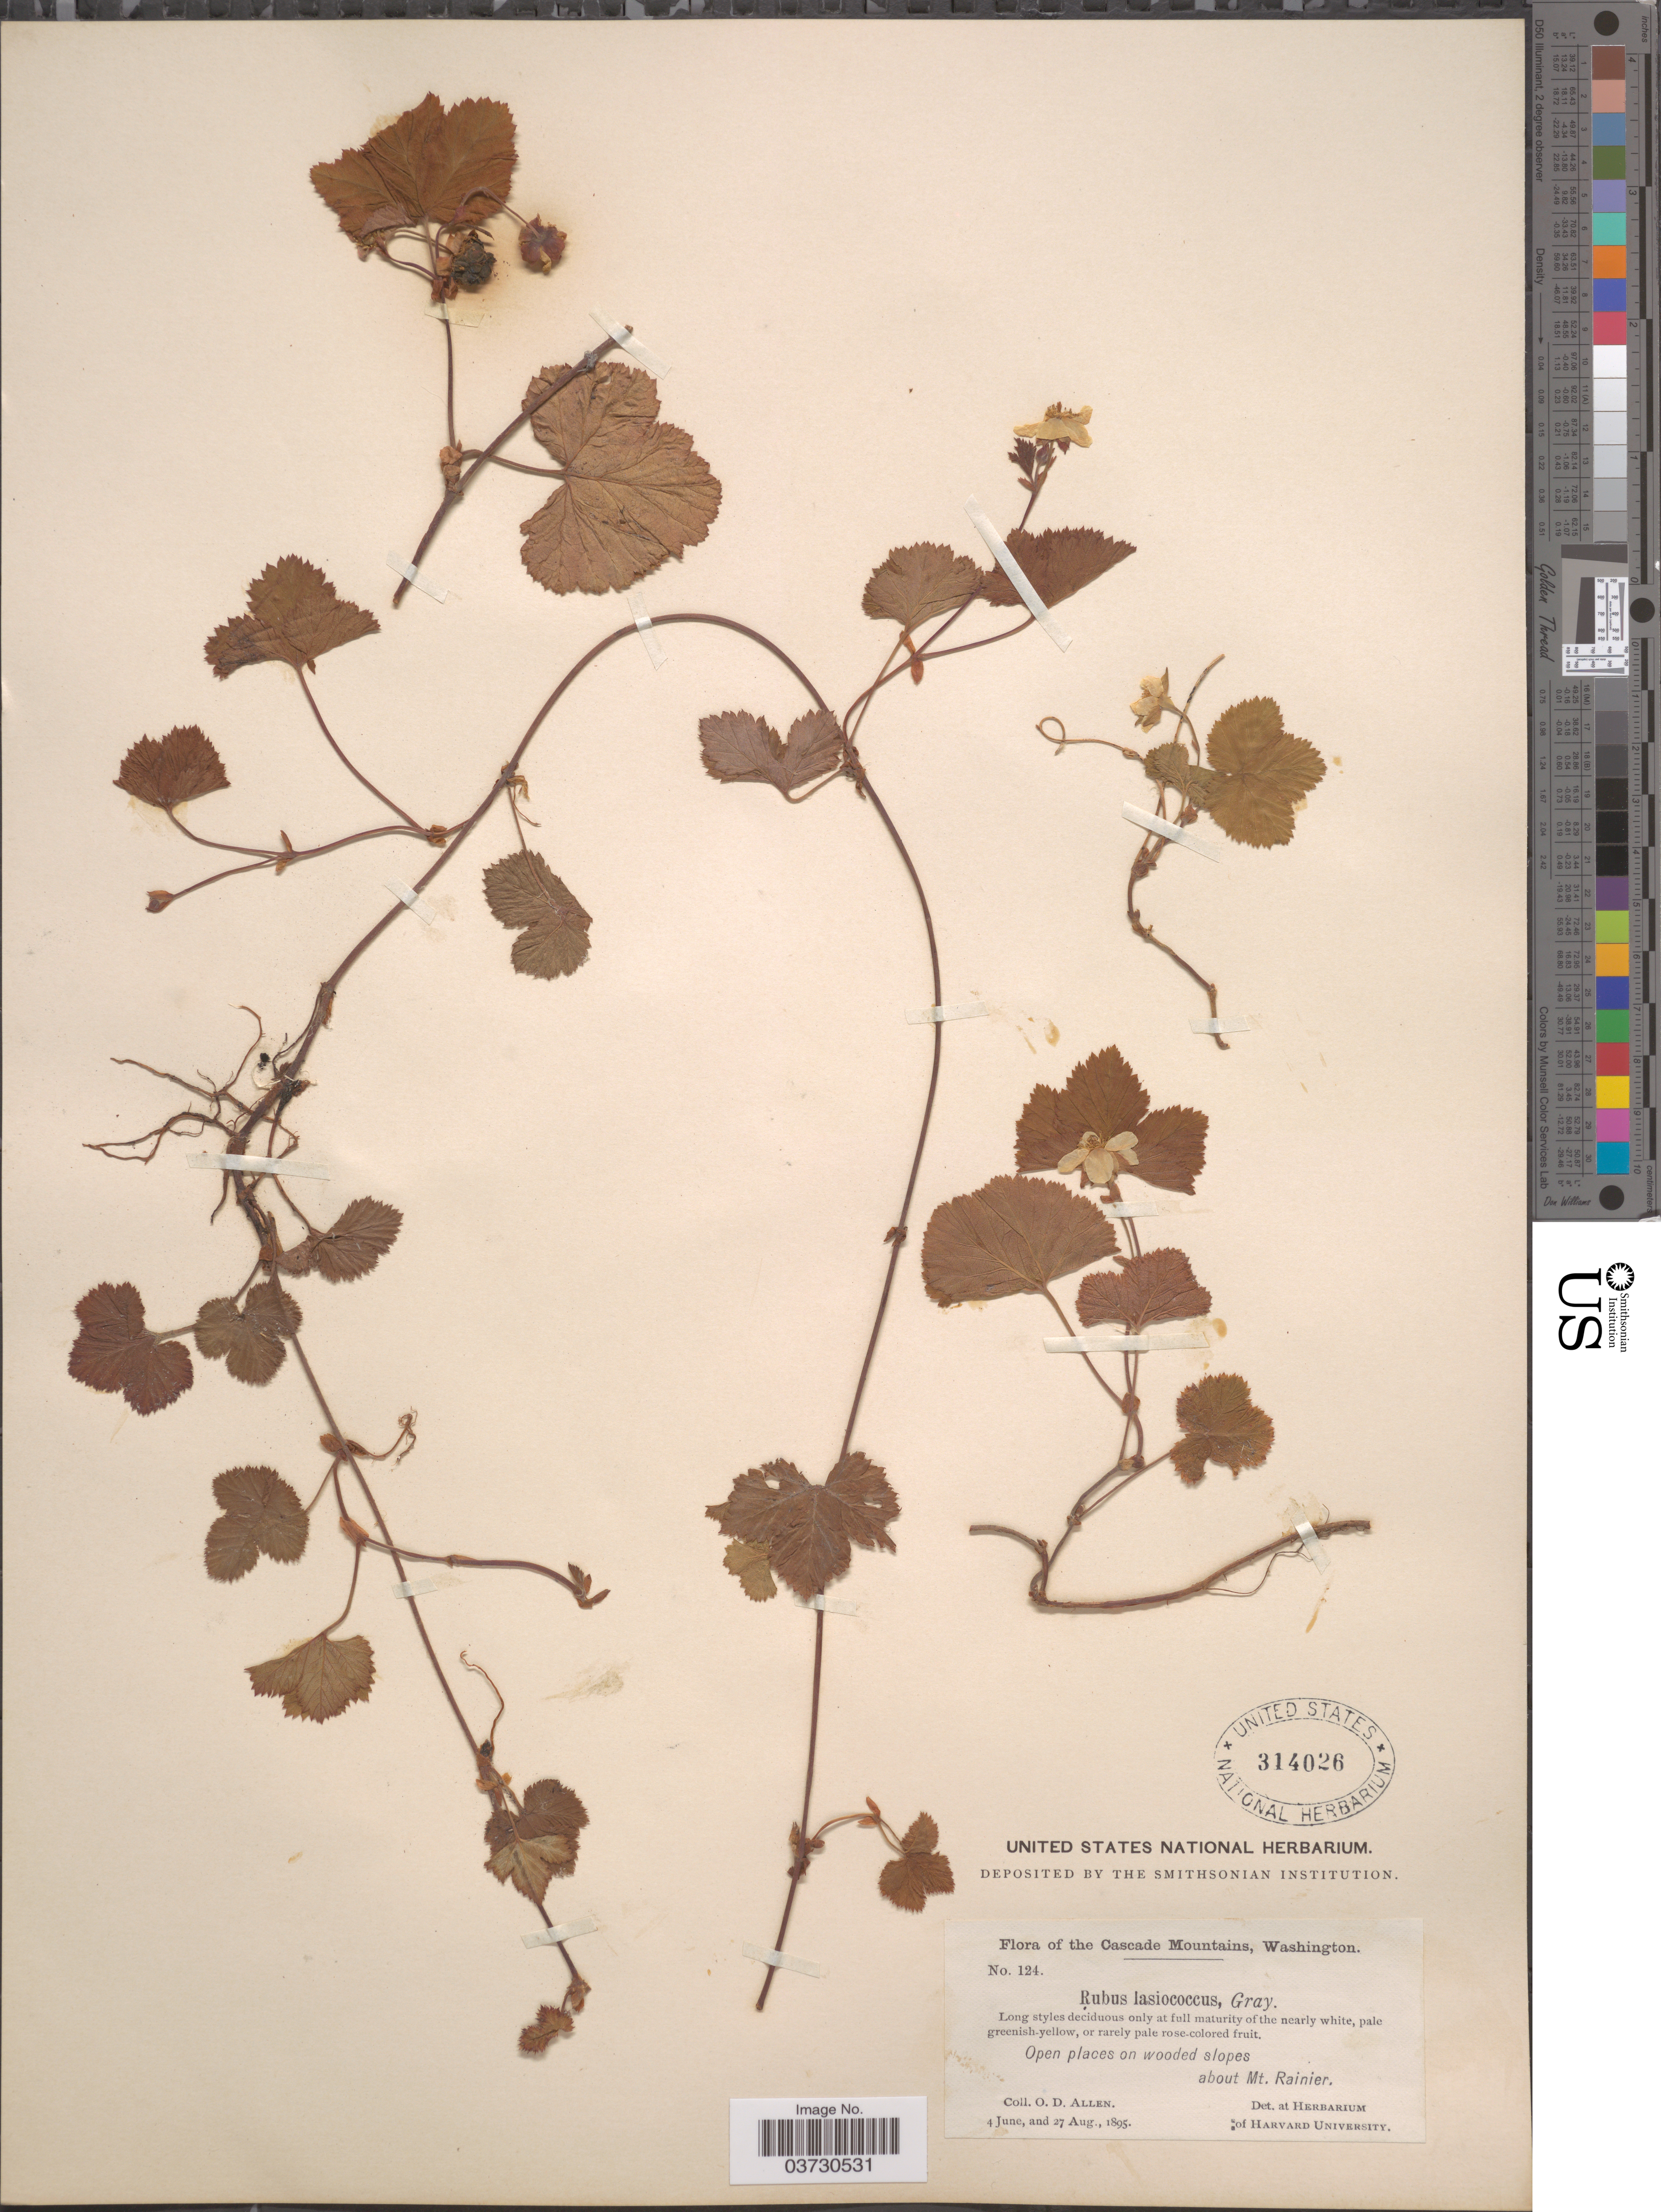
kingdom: Plantae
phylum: Tracheophyta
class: Magnoliopsida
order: Rosales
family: Rosaceae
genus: Rubus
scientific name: Rubus lasiococcus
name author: A. Gray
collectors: O. D. Allen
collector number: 124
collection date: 1895-06-04/1895-08-27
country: United States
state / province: Washington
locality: Cascade Mountains. Open places on wooded slopes about Mt. Rainier.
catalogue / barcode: US 314026